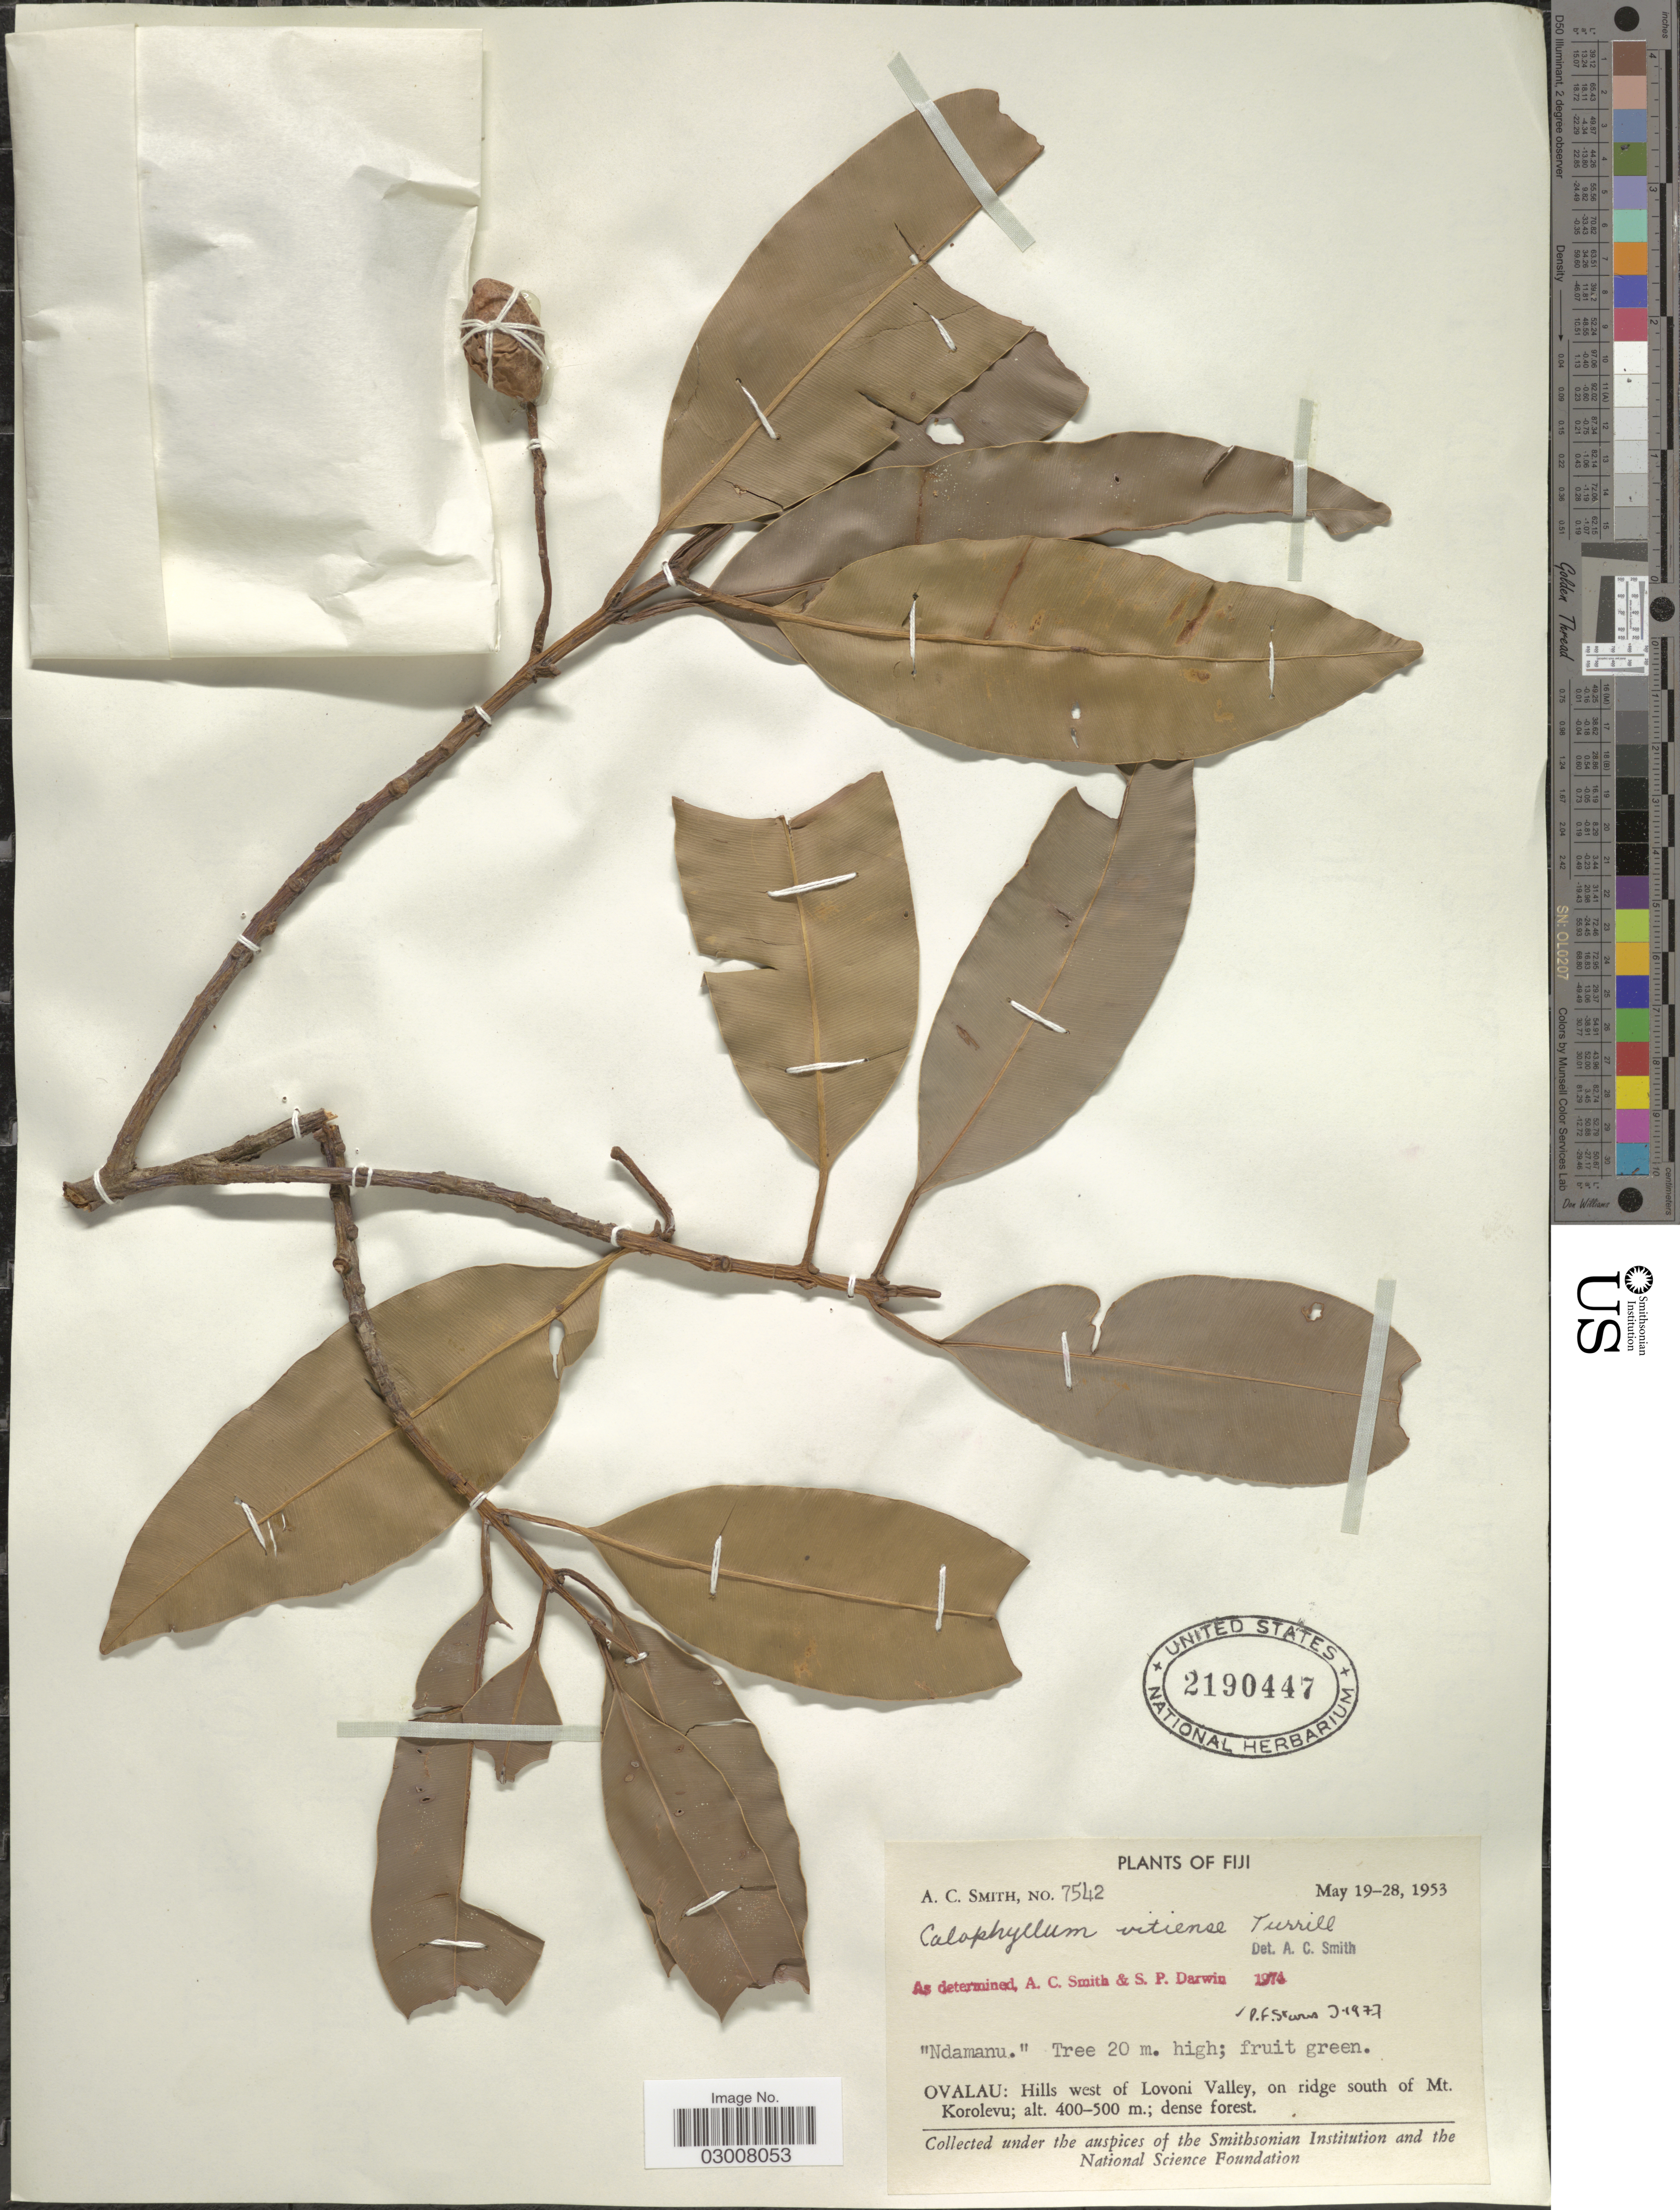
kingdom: Plantae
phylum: Tracheophyta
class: Magnoliopsida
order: Malpighiales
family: Calophyllaceae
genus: Calophyllum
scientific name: Calophyllum vitiense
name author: Turrill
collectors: A. C. Smith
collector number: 7542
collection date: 1953-05-19/1953-05-28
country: Fiji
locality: Ovalau: Hills west of Lovoni Valley, on ridge south of Mt. Korolevu.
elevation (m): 400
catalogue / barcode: US 2190447